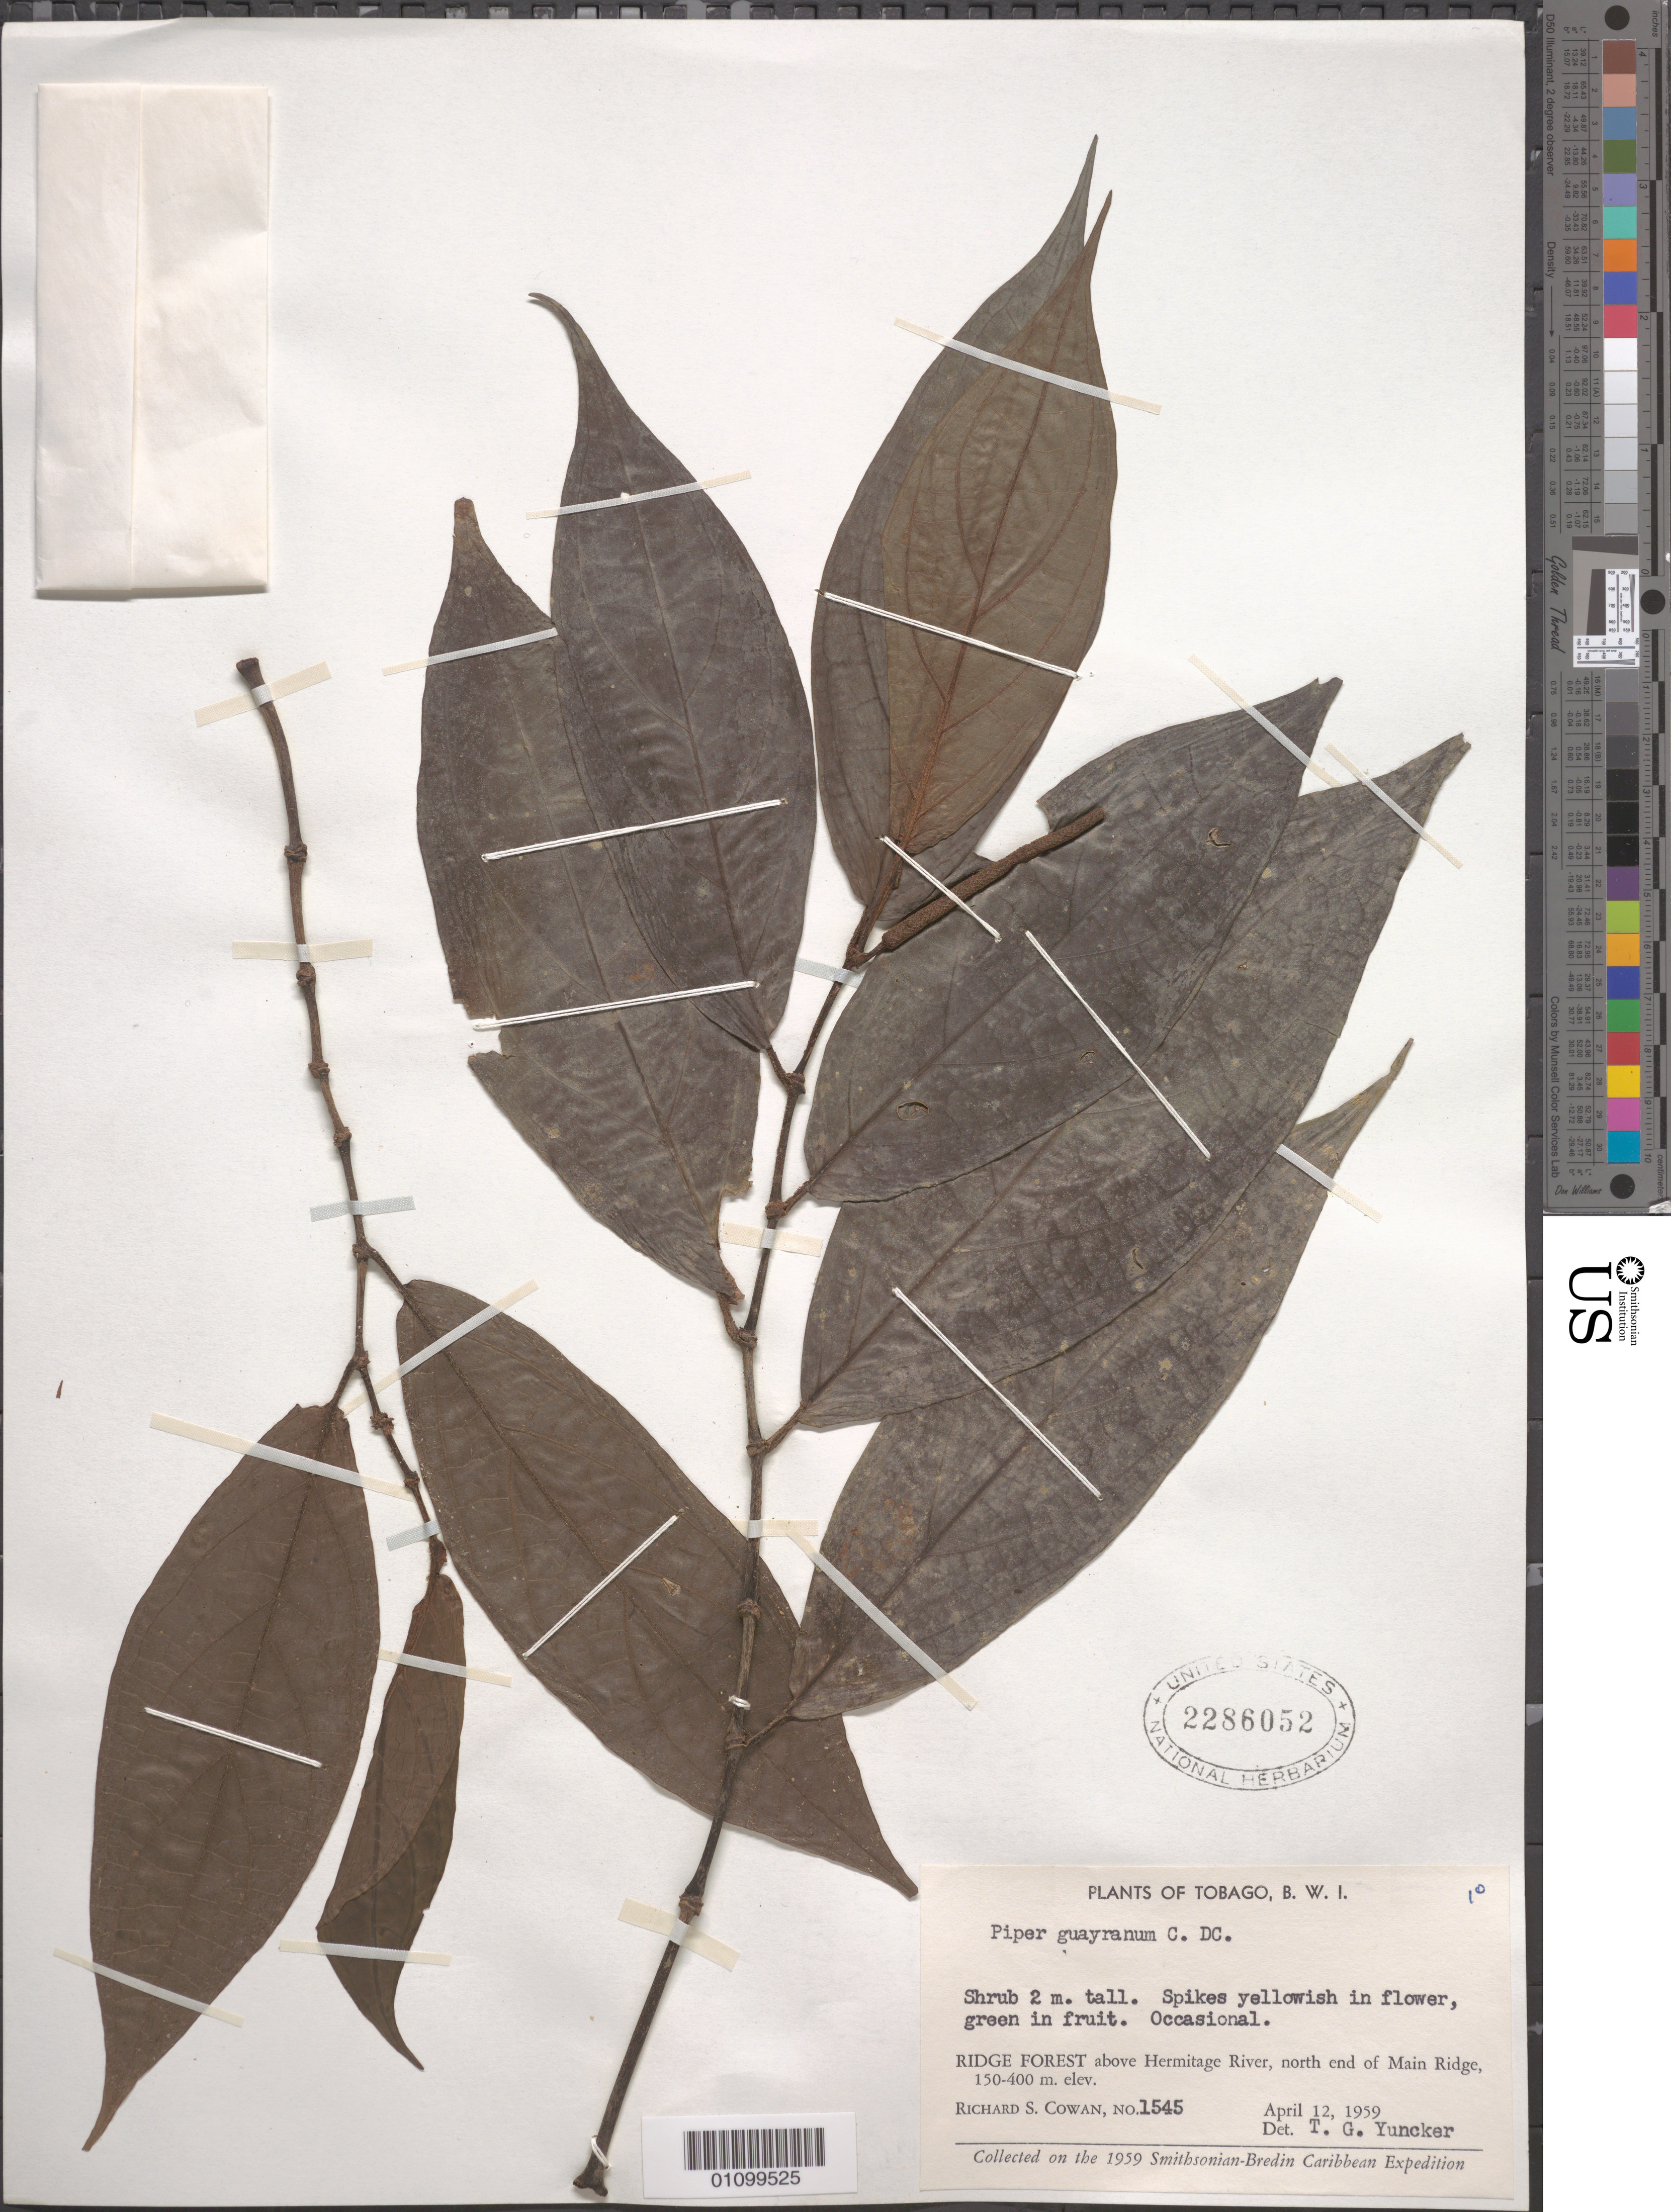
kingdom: Plantae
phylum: Tracheophyta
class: Magnoliopsida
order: Piperales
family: Piperaceae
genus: Piper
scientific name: Piper guayranum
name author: C. DC.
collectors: R. S. Cowan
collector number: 1545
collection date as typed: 12 Apr 1959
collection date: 1959-04-12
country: Trinidad and Tobago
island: Tobago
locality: Ridge Forest above Hermitage River, N end of Main Ridge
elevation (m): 150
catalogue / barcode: US 2286052